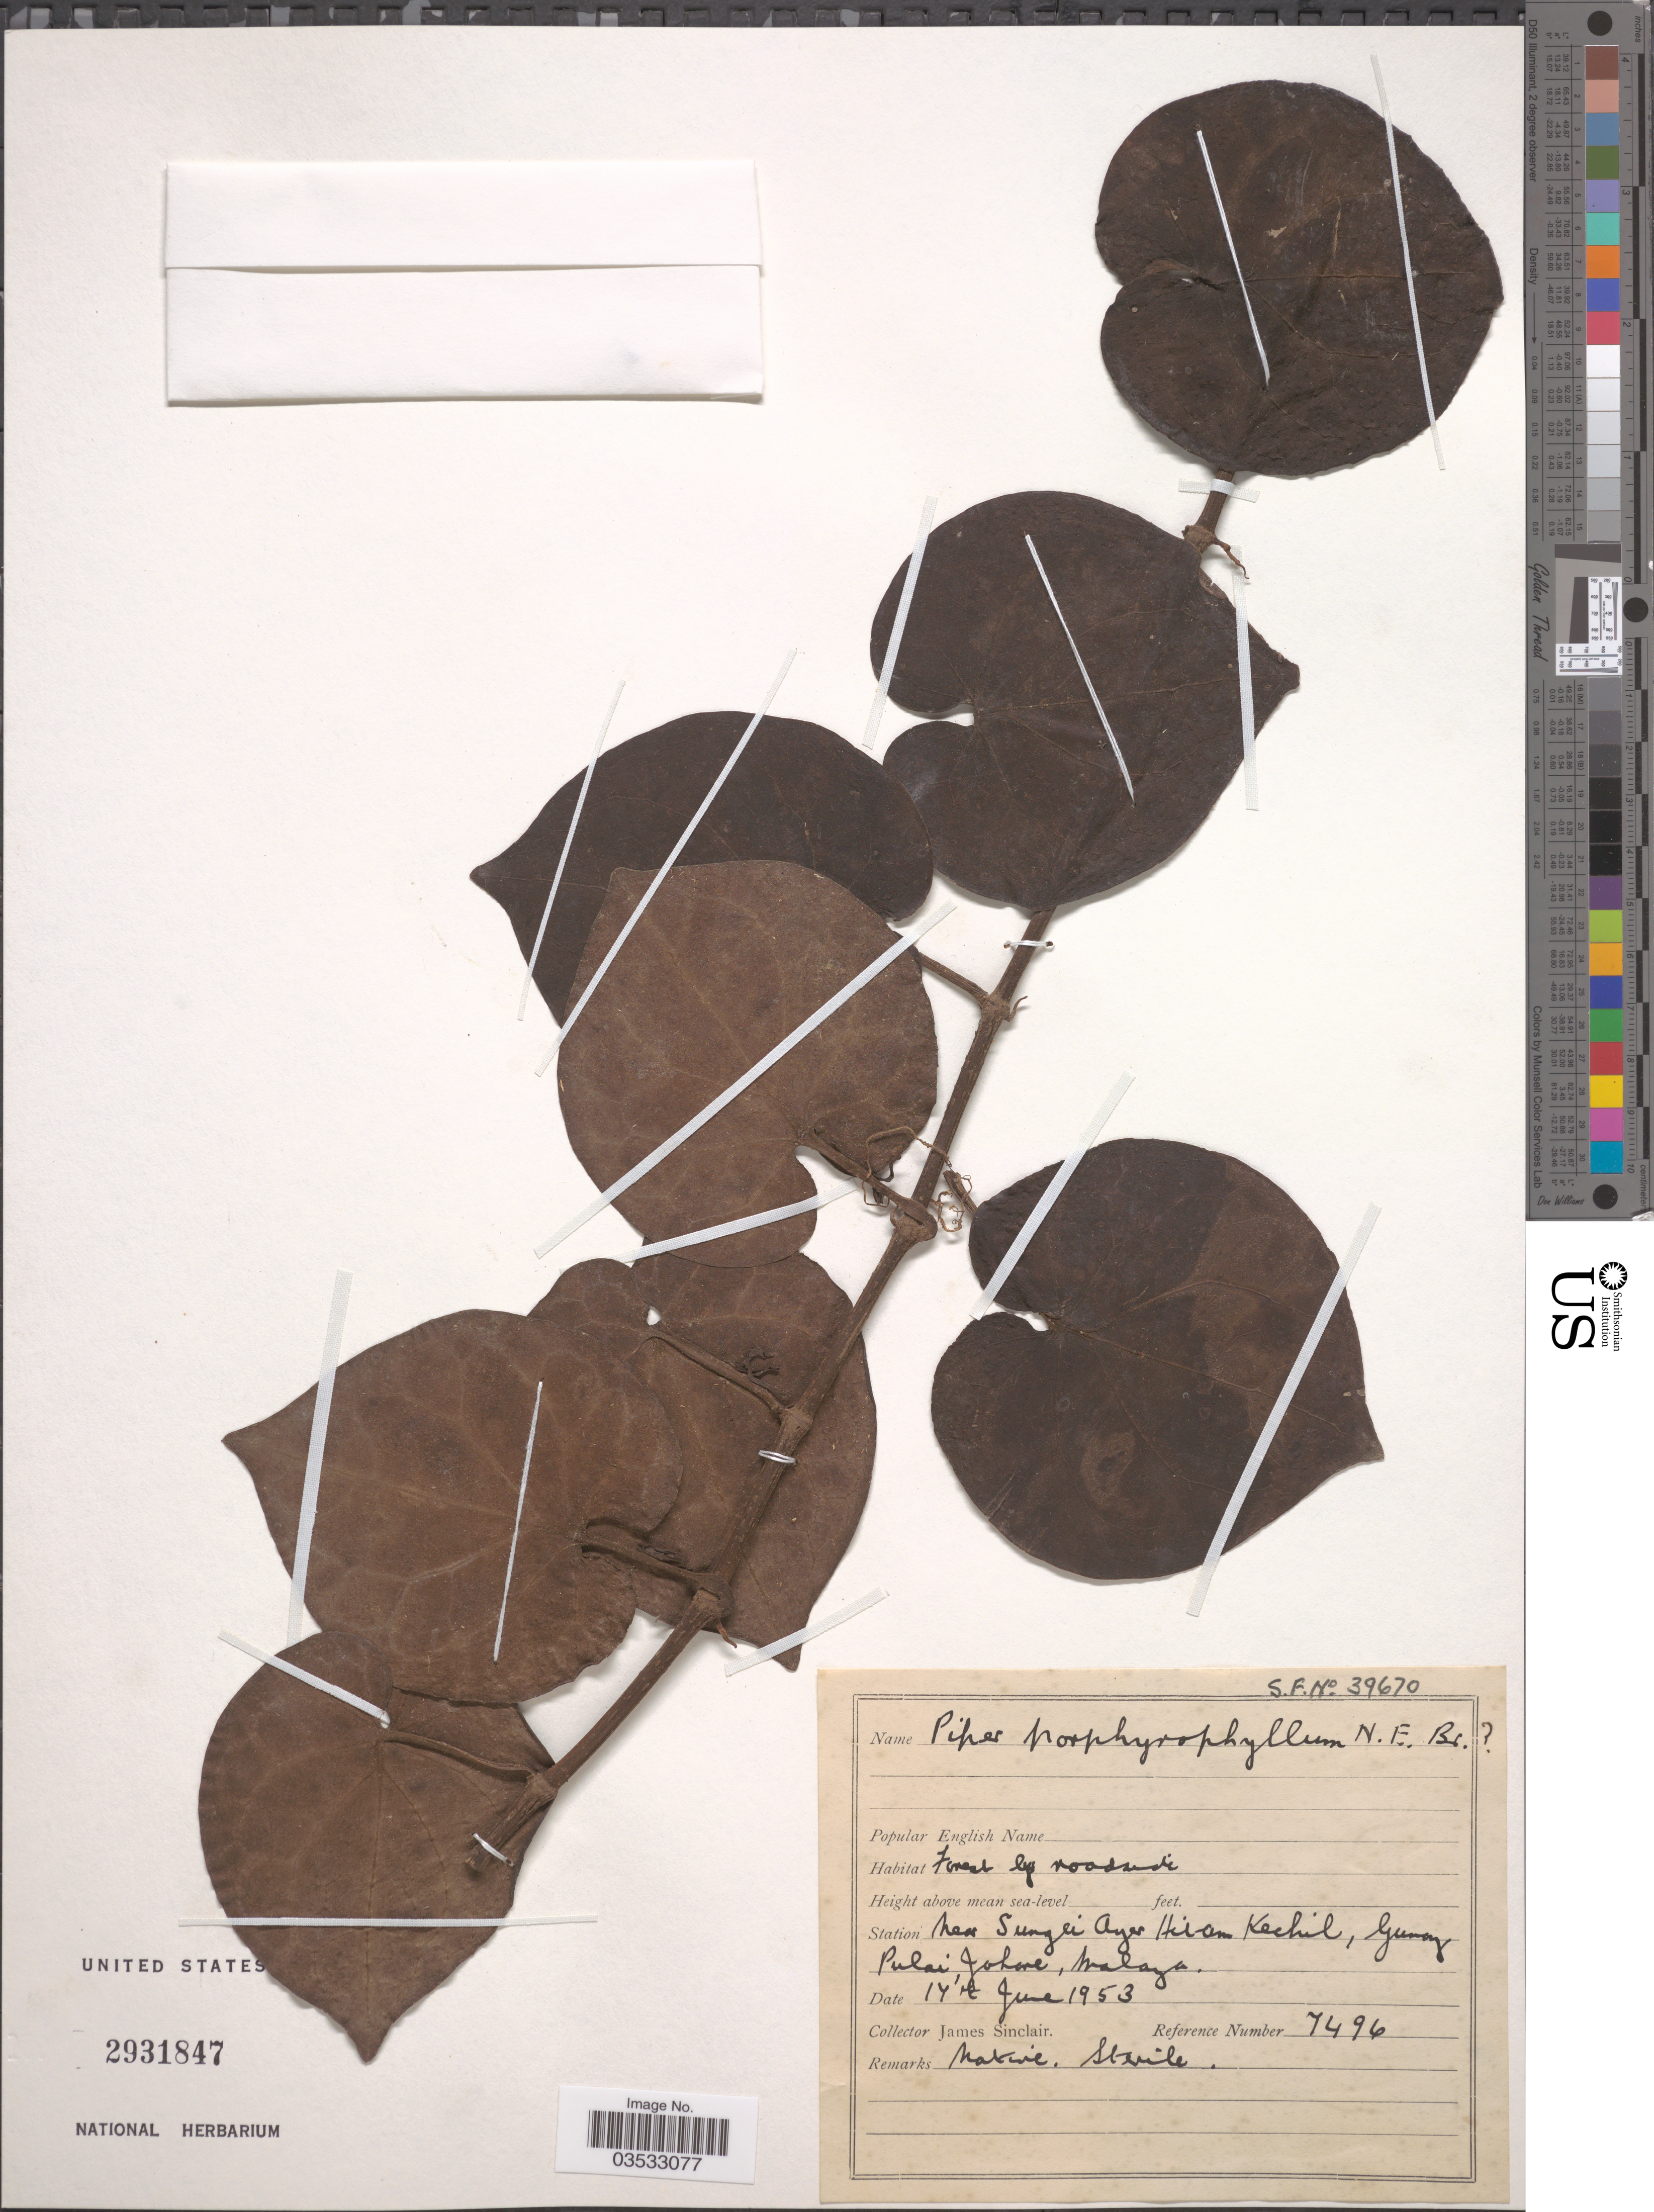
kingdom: Plantae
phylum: Tracheophyta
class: Magnoliopsida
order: Piperales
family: Piperaceae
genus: Piper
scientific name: Piper porphyrophyllum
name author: N.E. Br.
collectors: J. Sinclair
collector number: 7496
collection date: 1953-06-17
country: Malaysia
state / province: Johor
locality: Station near Sungai Ayer Hitam Kechil, Gunong Pulai, Johore, Malaya.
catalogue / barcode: US 2931847